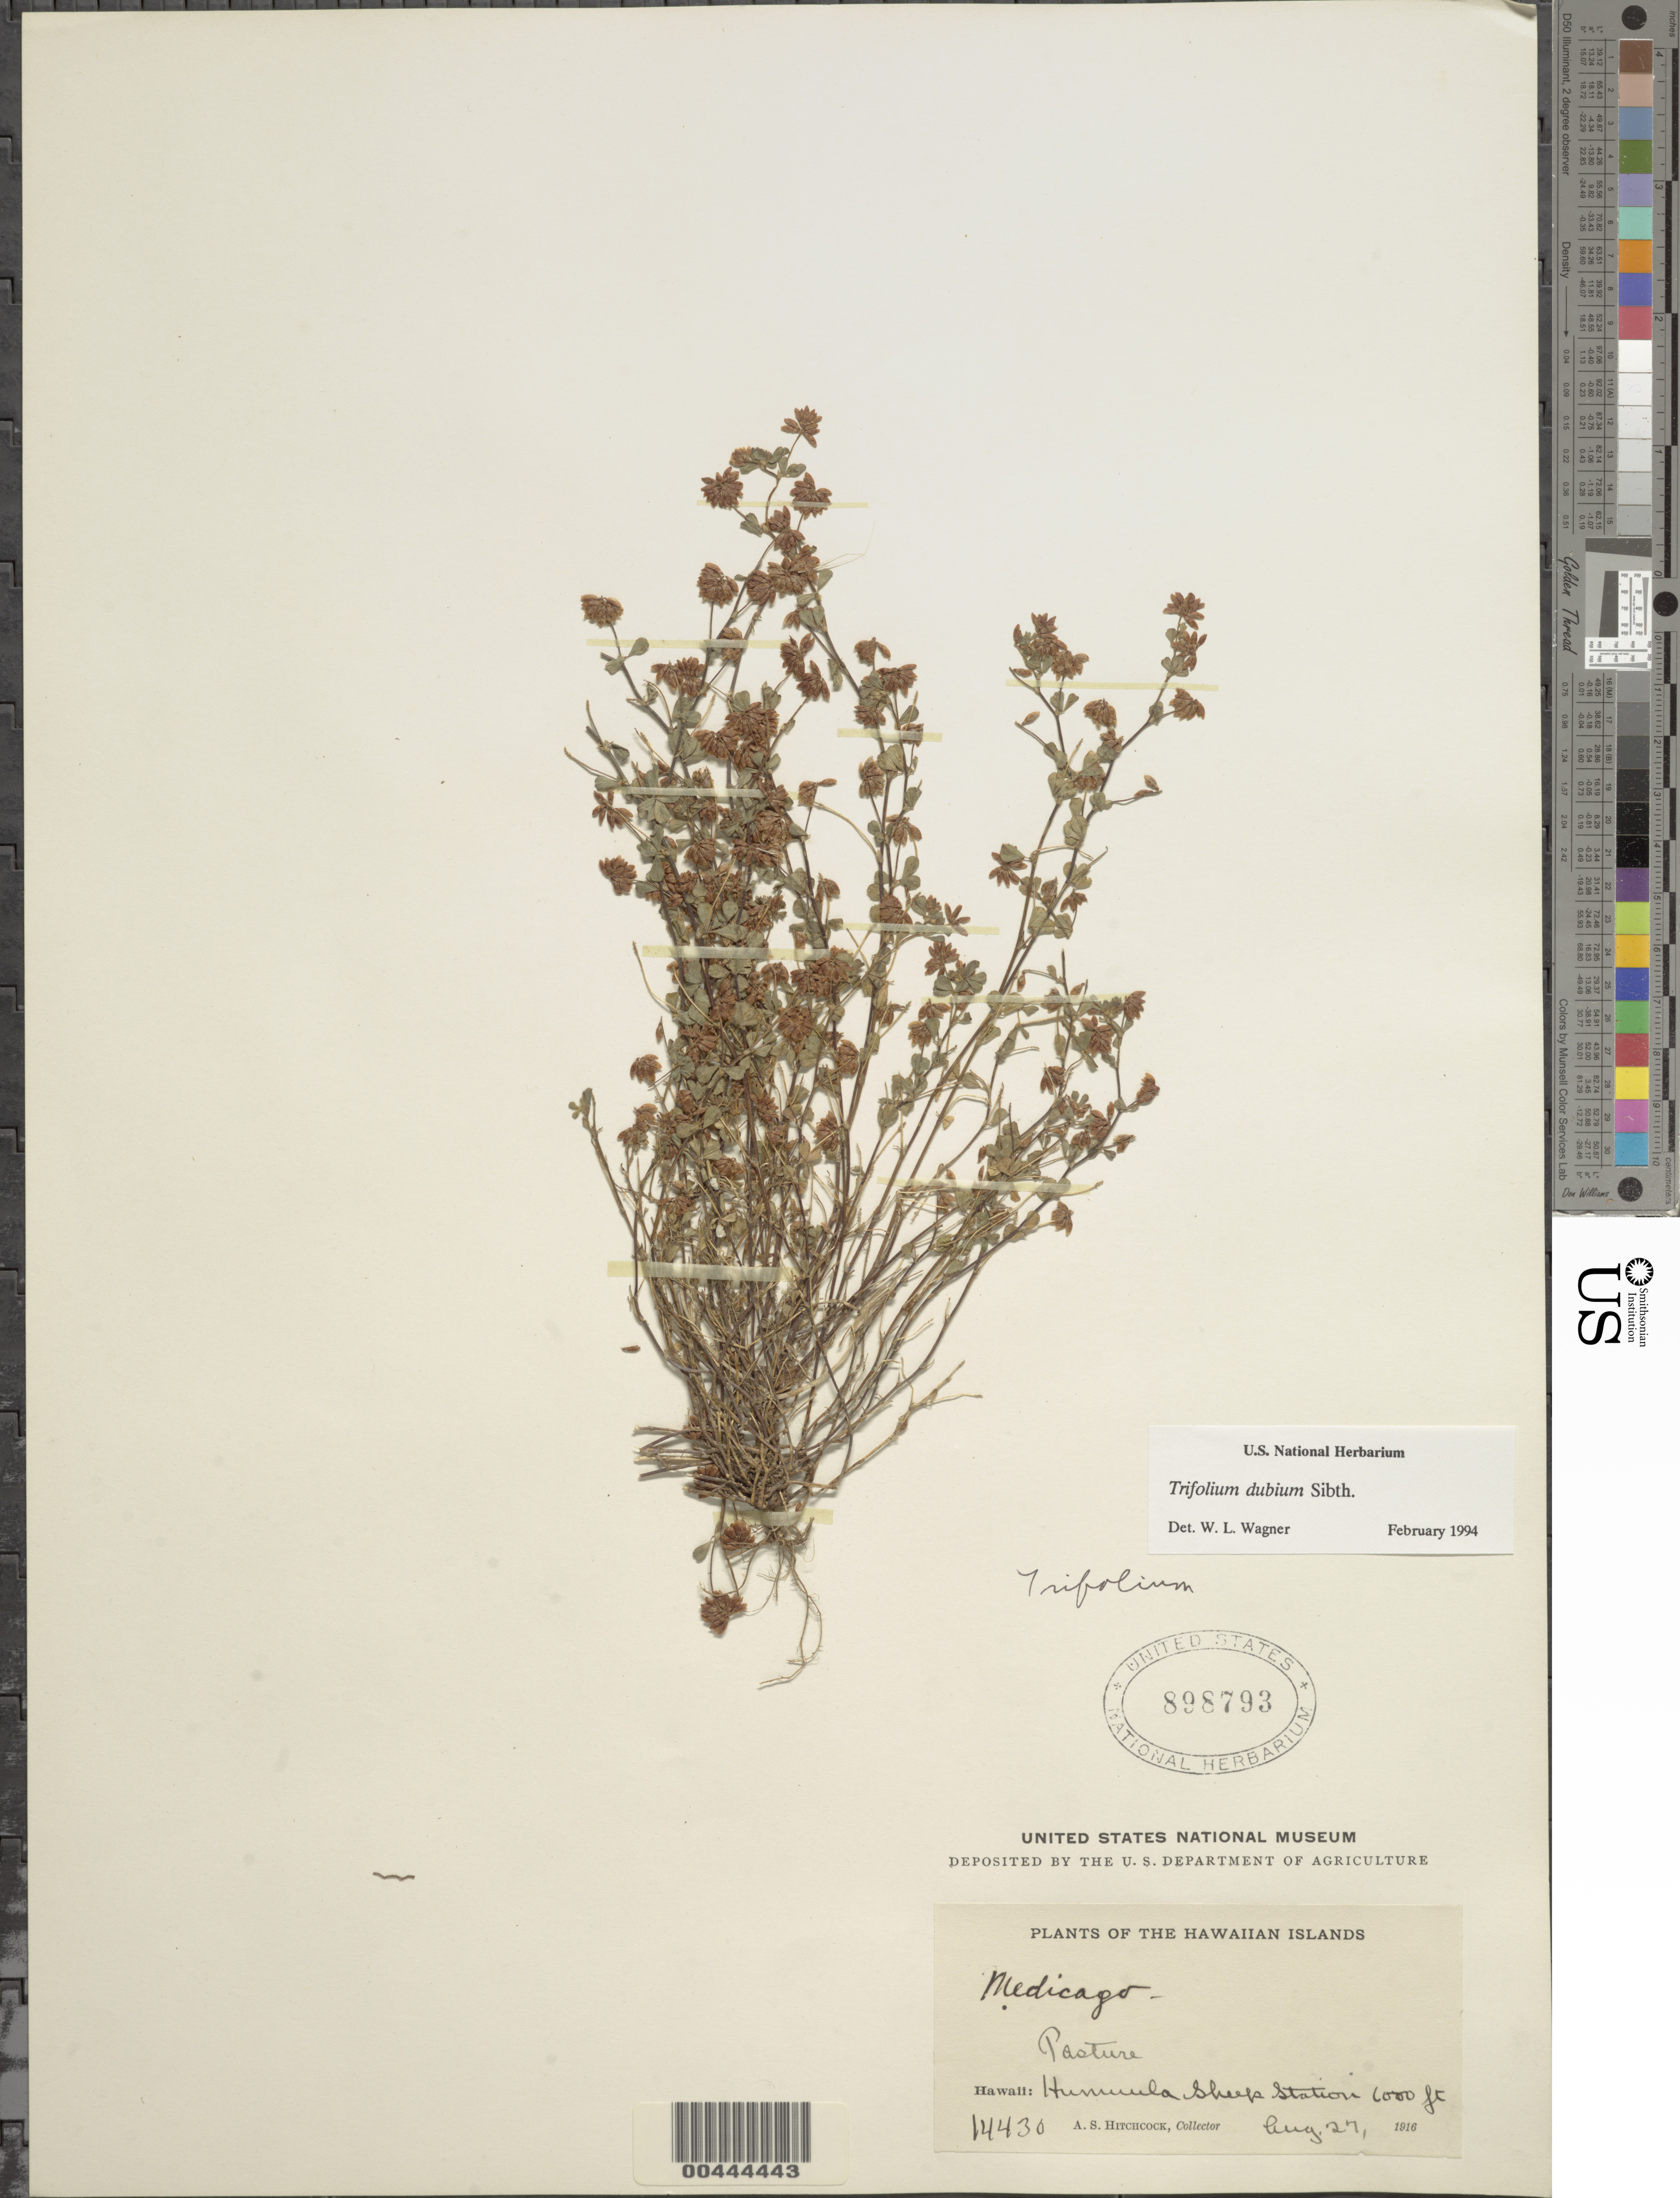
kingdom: Plantae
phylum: Tracheophyta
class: Magnoliopsida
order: Fabales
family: Fabaceae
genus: Trifolium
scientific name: Trifolium dubium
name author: Sibth.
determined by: Wagner, W. L., (BOT), Smithsonian Institution - National Museum of Natural History (UNITED STATES)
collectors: A. S. Hitchcock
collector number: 14430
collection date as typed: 27 Aug 1916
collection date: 1916-08-27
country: United States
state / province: Hawaii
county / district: Hawaii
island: Hawaii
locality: Humuula Sheep Station, pasture.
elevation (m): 1829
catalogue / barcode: US 898793